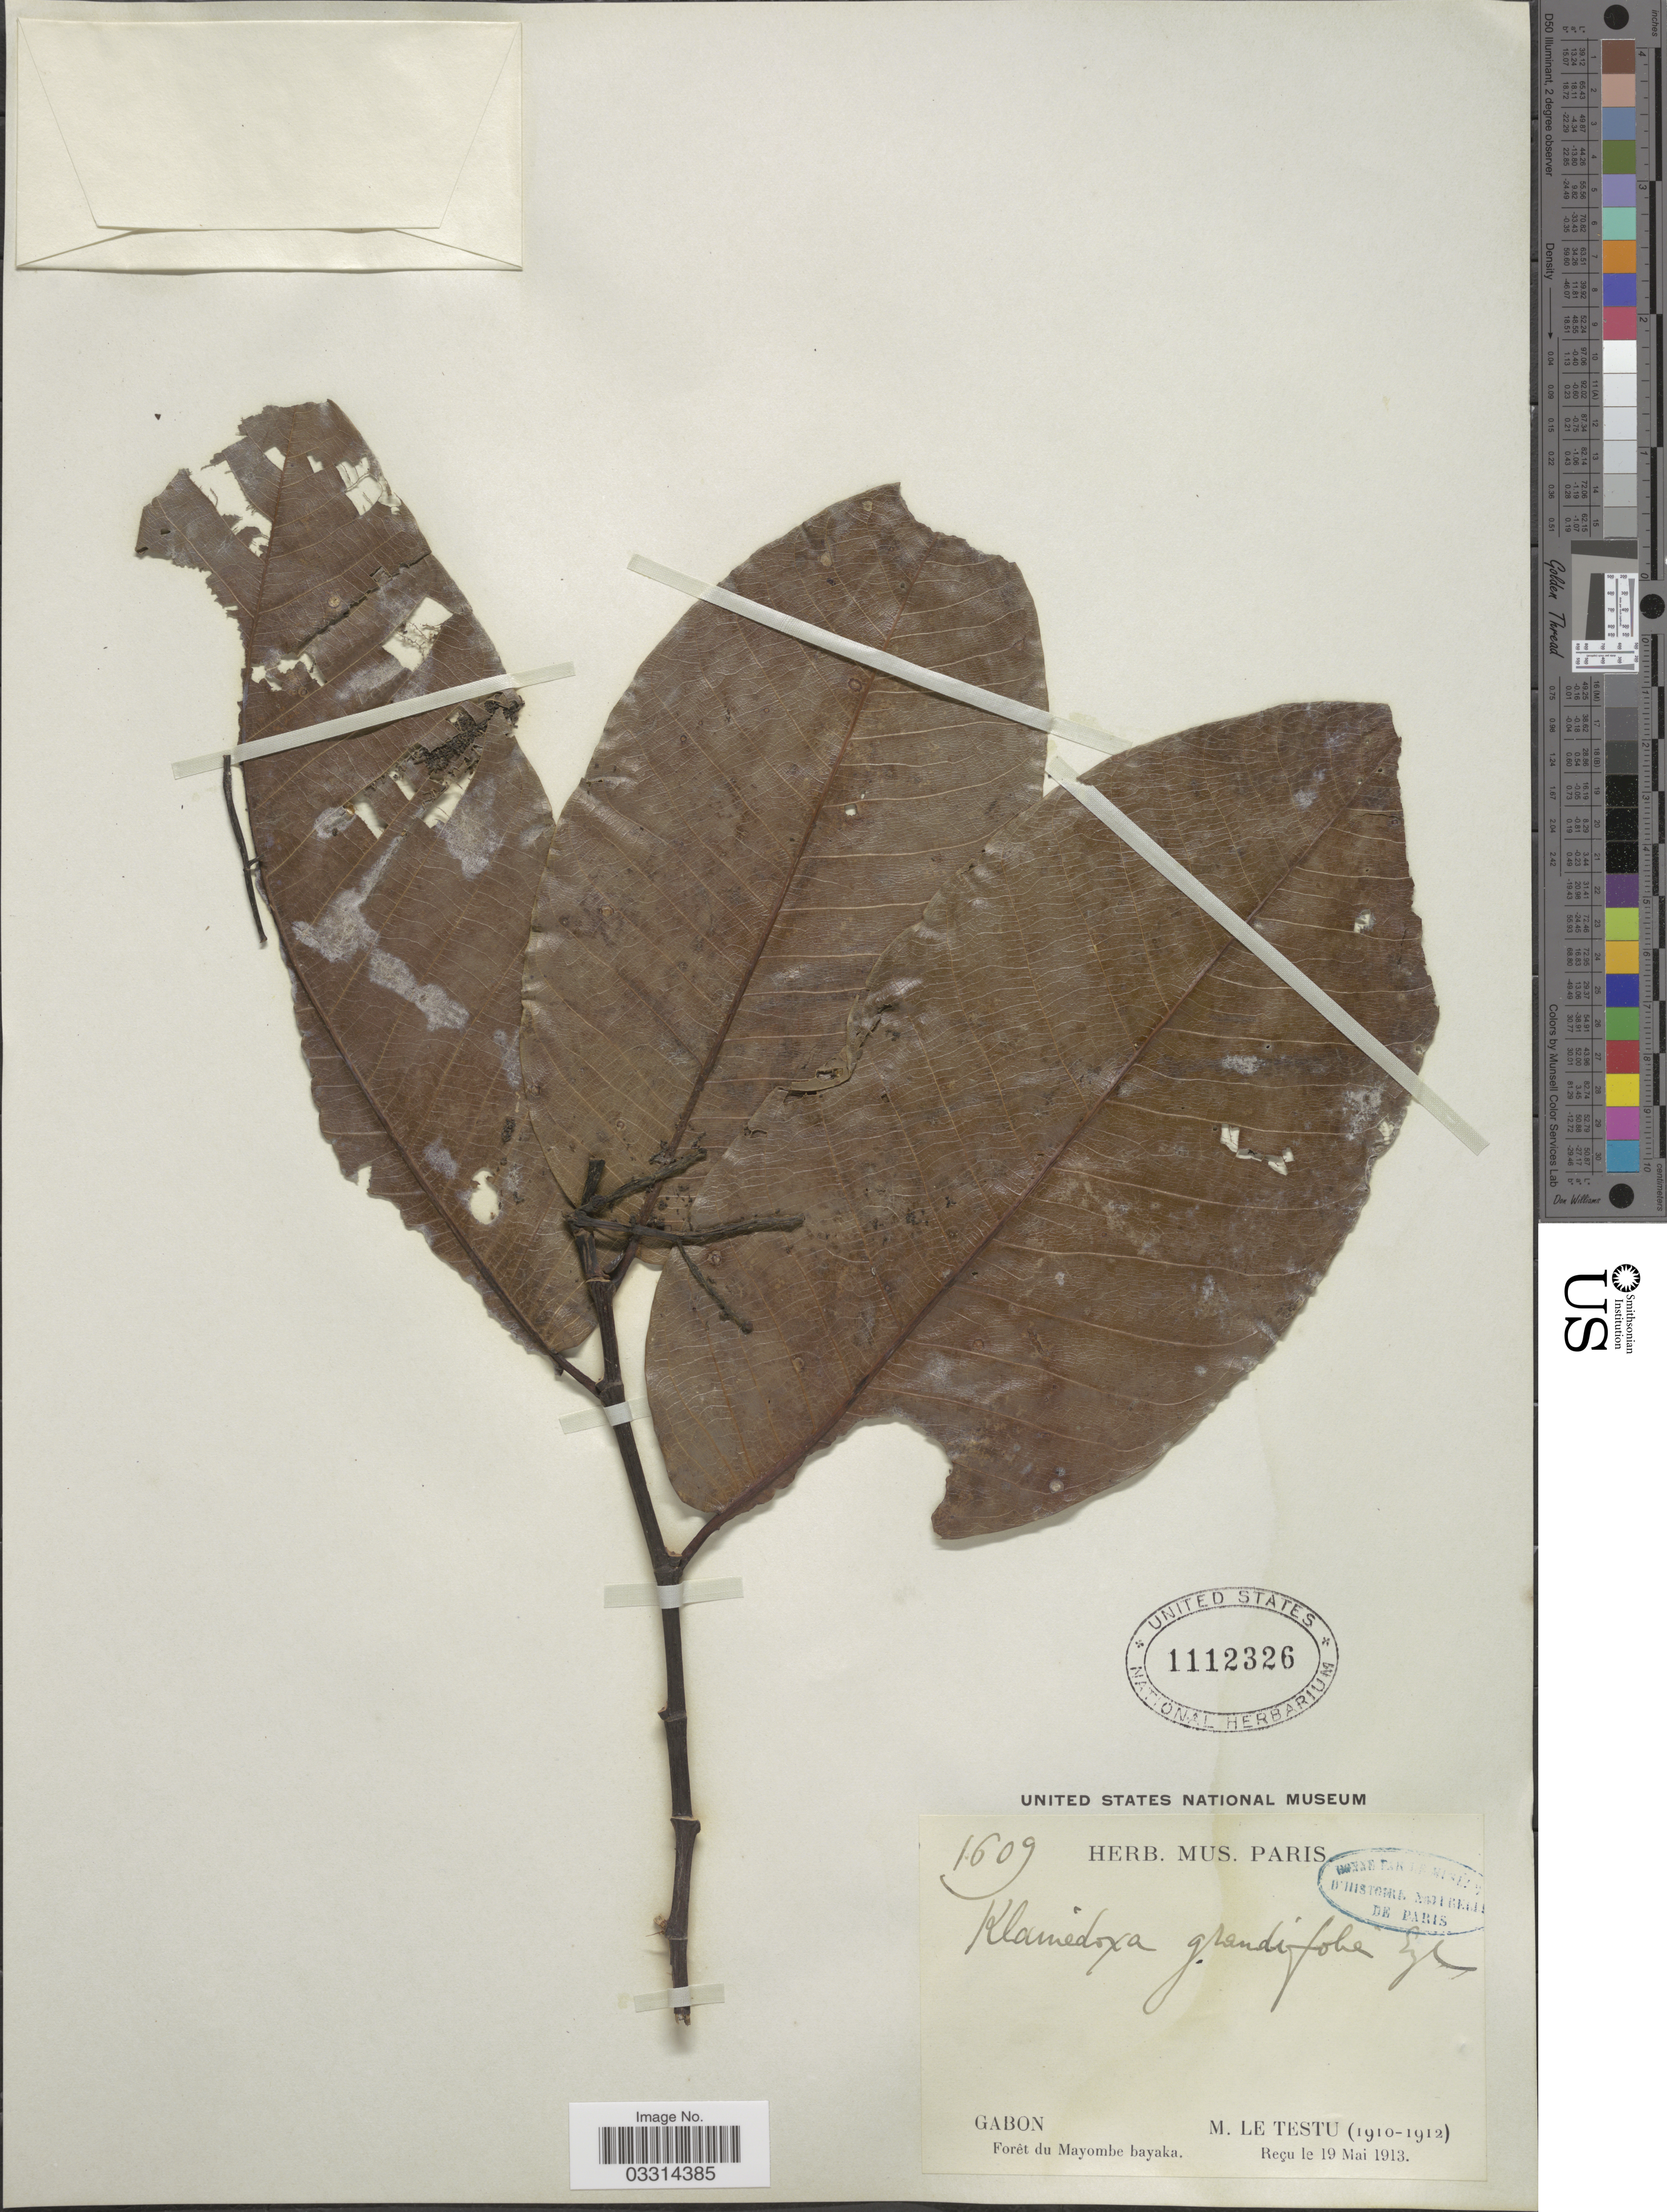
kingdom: Plantae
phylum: Tracheophyta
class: Magnoliopsida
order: Malpighiales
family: Irvingiaceae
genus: Klainedoxa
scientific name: Klainedoxa grandifolia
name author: Engl.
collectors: M. Le Testu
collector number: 1609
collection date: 1910/1912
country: Gabon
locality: Forêt du Mayombe bayaka.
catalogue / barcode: US 1112326